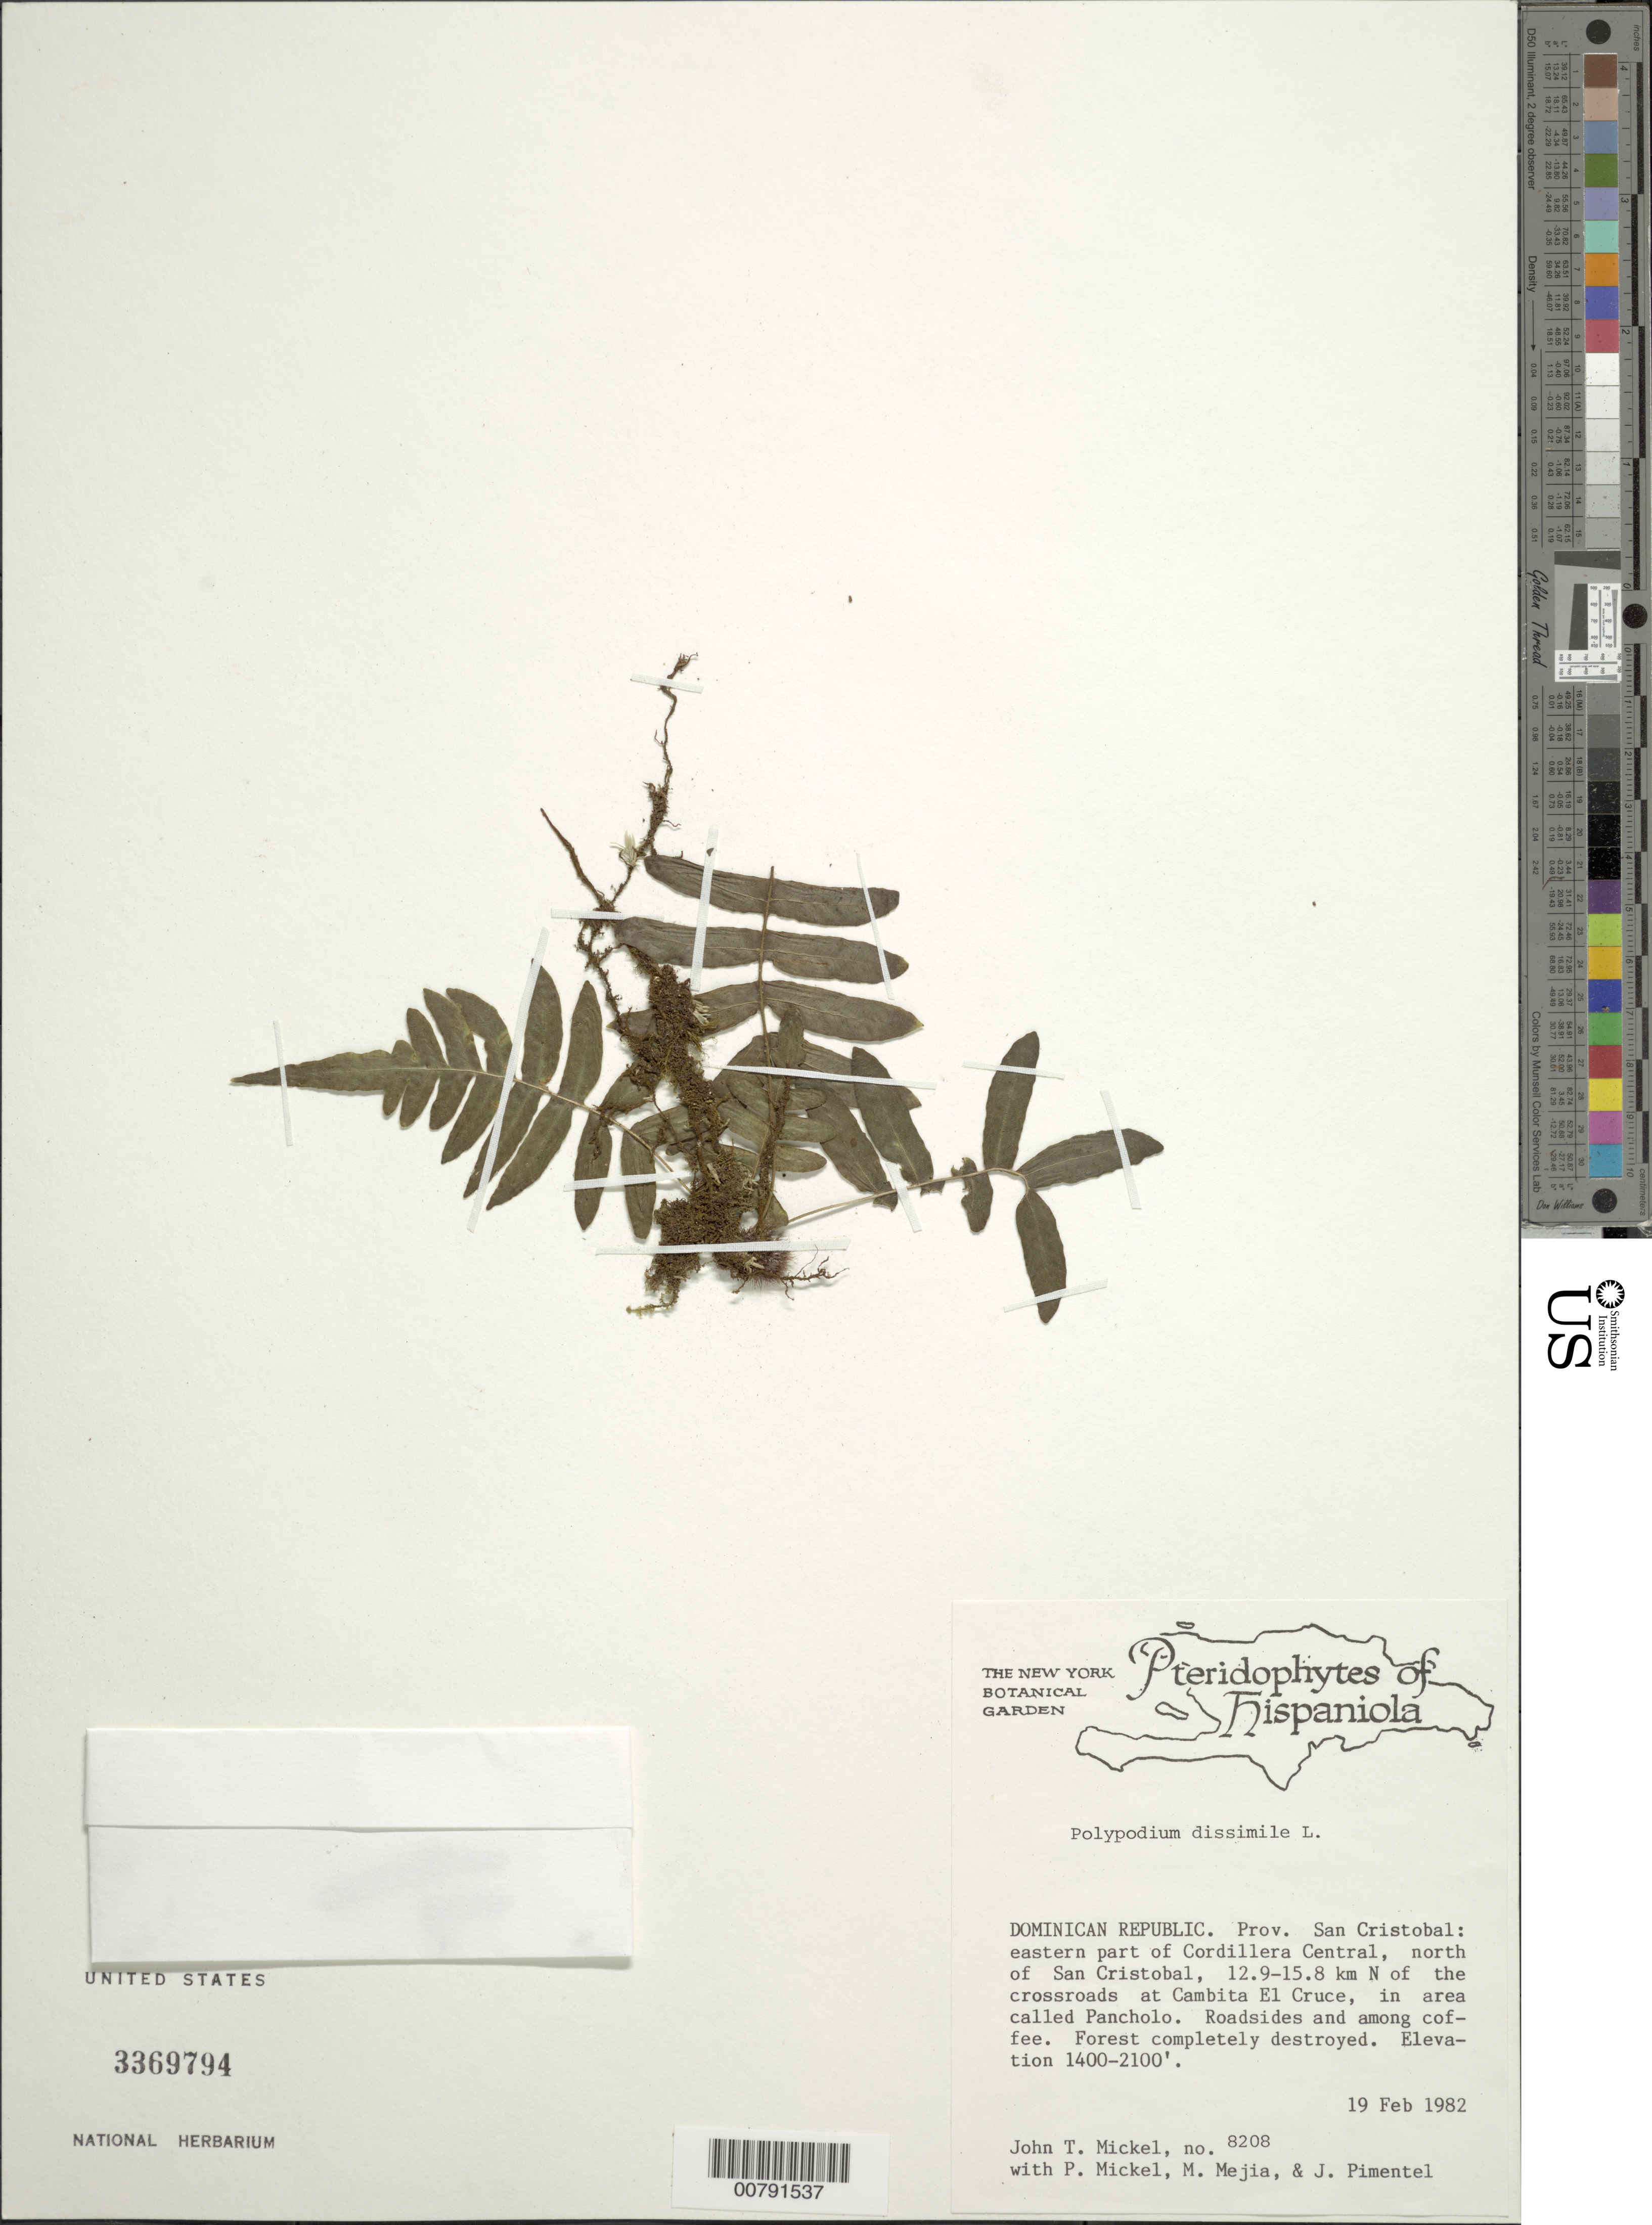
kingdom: Plantae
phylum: Tracheophyta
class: Polypodiopsida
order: Polypodiales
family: Polypodiaceae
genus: Polypodium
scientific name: Polypodium dulce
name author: Poir.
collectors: J. T. Mickel, P. Mickel, M. Mejia & J. Pimentel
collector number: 8208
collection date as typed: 19 Feb 1982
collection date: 1982-02-19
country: Dominican Republic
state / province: San Cristobal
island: Hispaniola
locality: Cordillera Central, eastern part, N of San Cristobal, 12.9-15.8 km N of corssroads at Cambita El Cruce, area called Panchlo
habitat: Roadsides and among coffee; forest completely destroyed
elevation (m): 427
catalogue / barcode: US 3369794